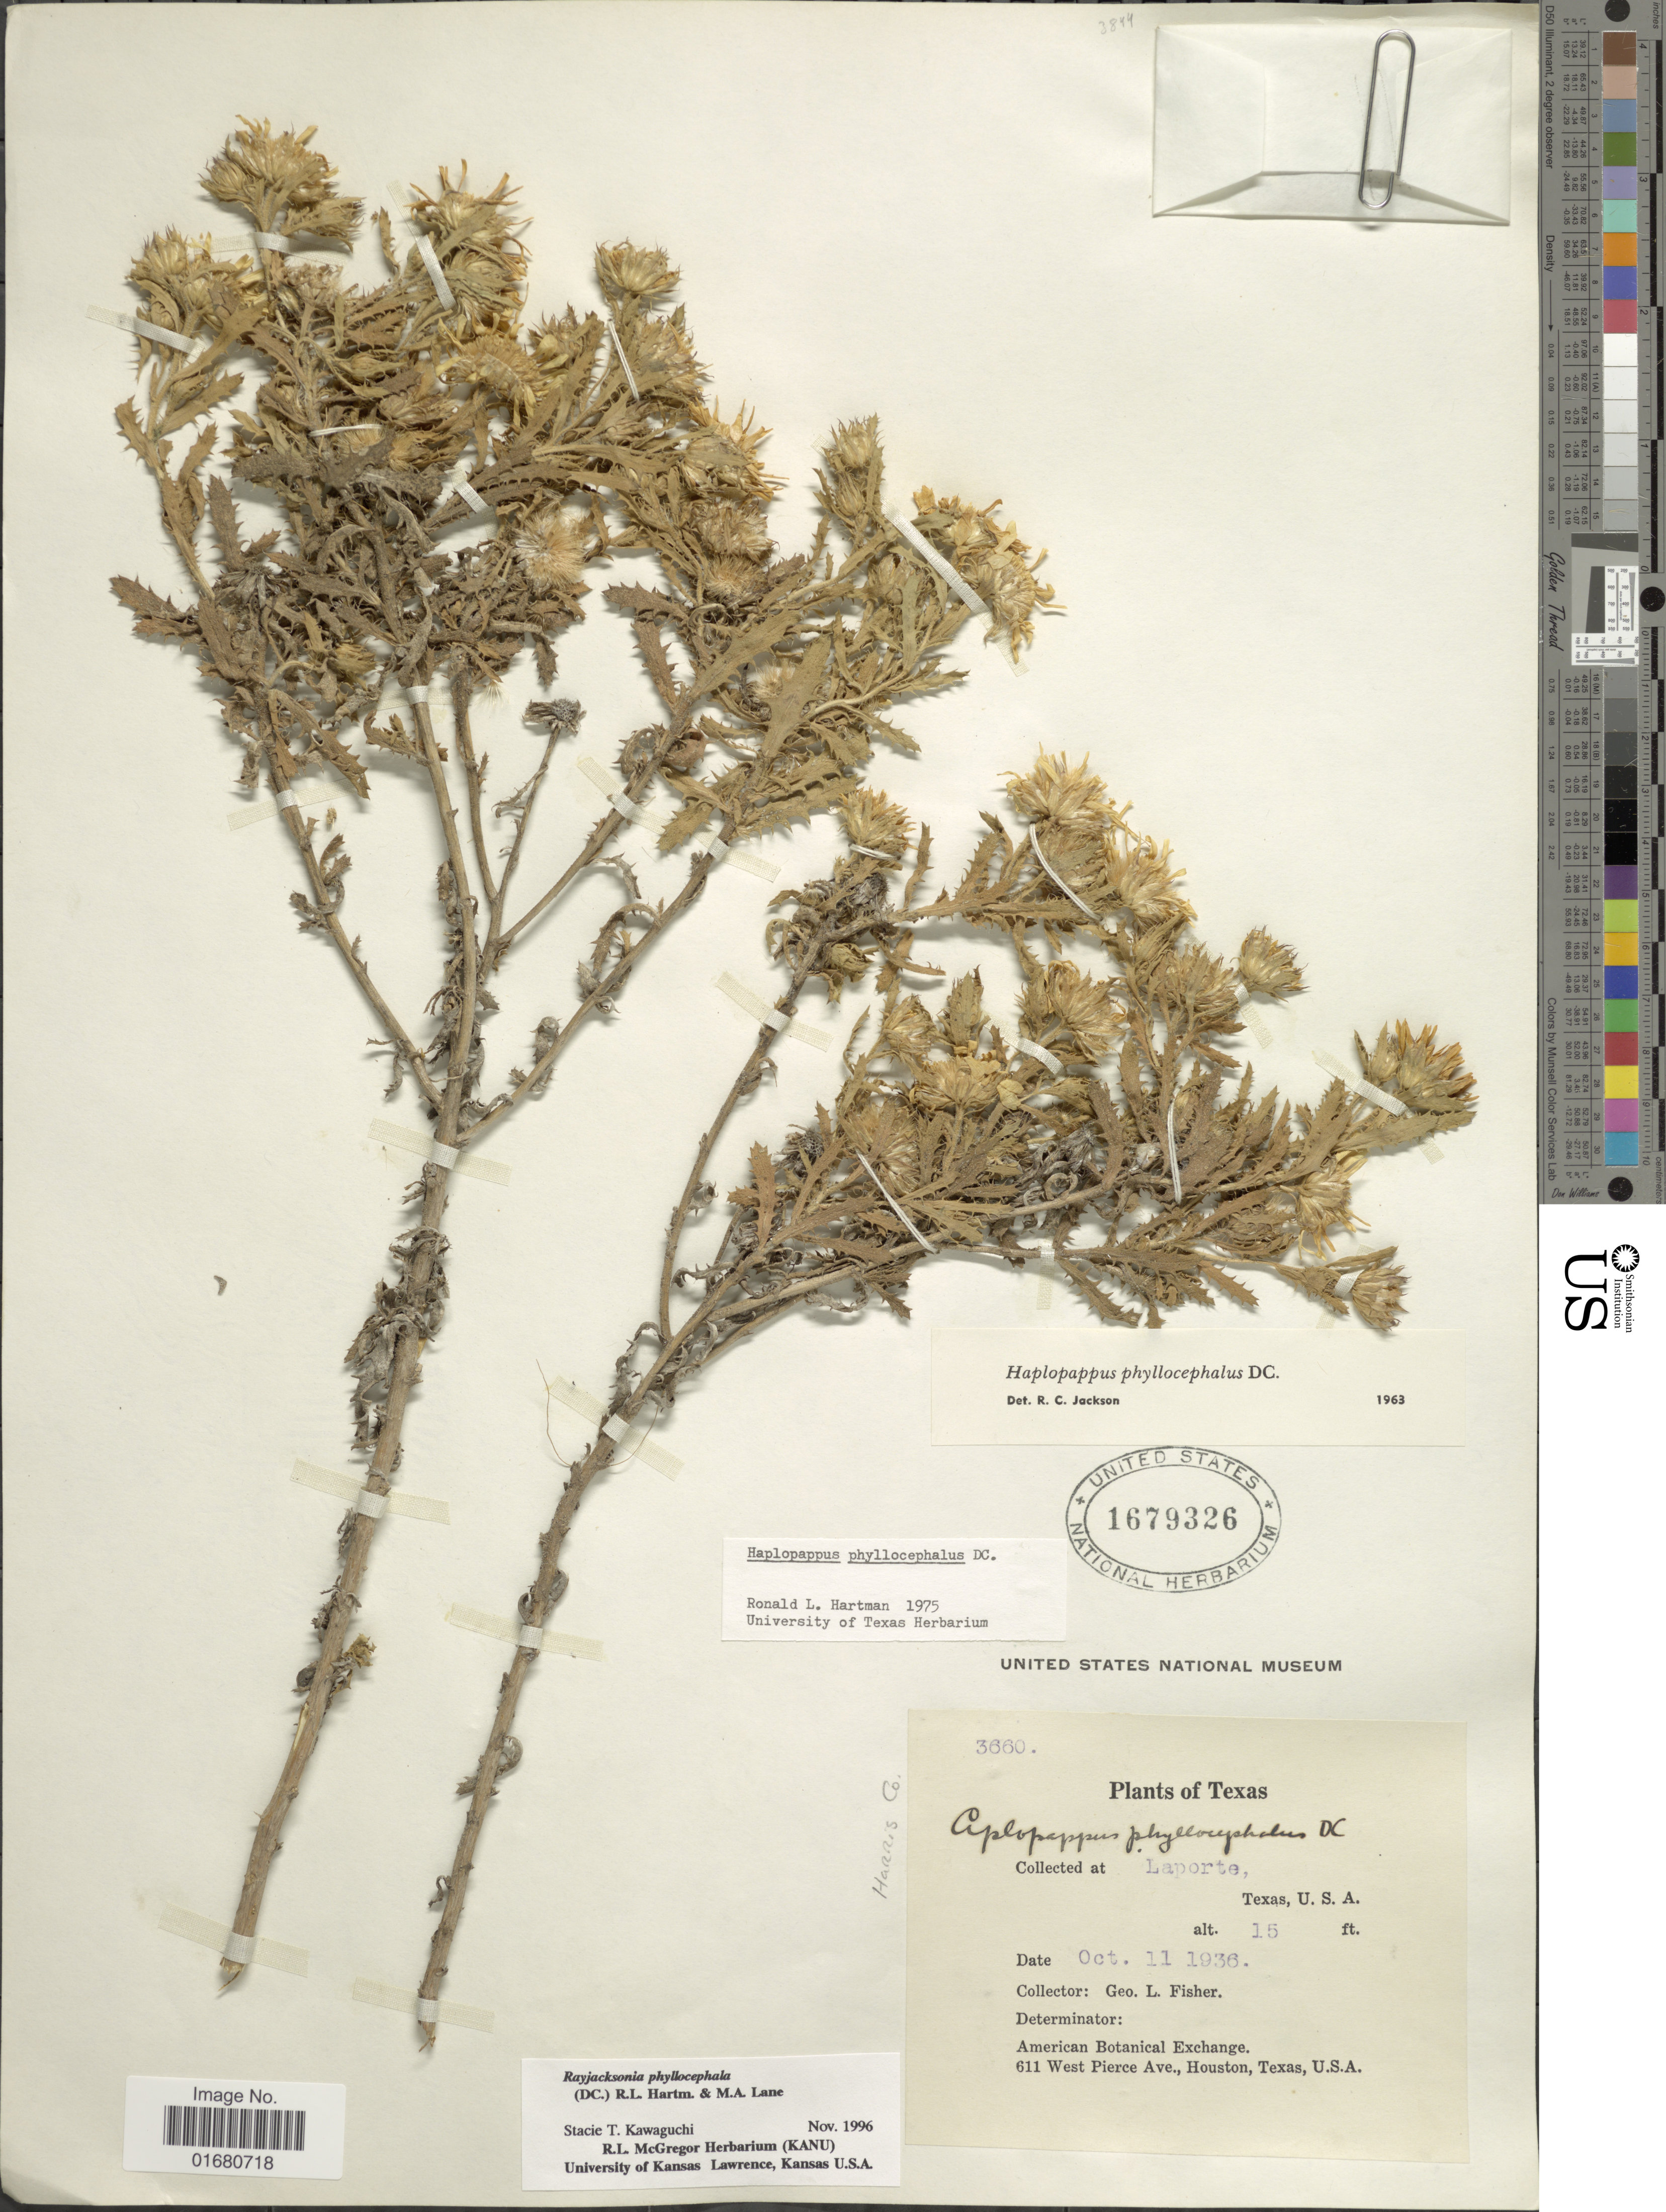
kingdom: Plantae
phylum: Tracheophyta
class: Magnoliopsida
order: Asterales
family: Asteraceae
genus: Rayjacksonia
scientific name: Rayjacksonia phyllocephala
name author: (DC.) R.L. Hartm. & M.A. Lane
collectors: G. L. Fisher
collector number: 3660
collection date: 1936-10-11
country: United States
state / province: Texas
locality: Laporte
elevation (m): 5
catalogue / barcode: US 1679326